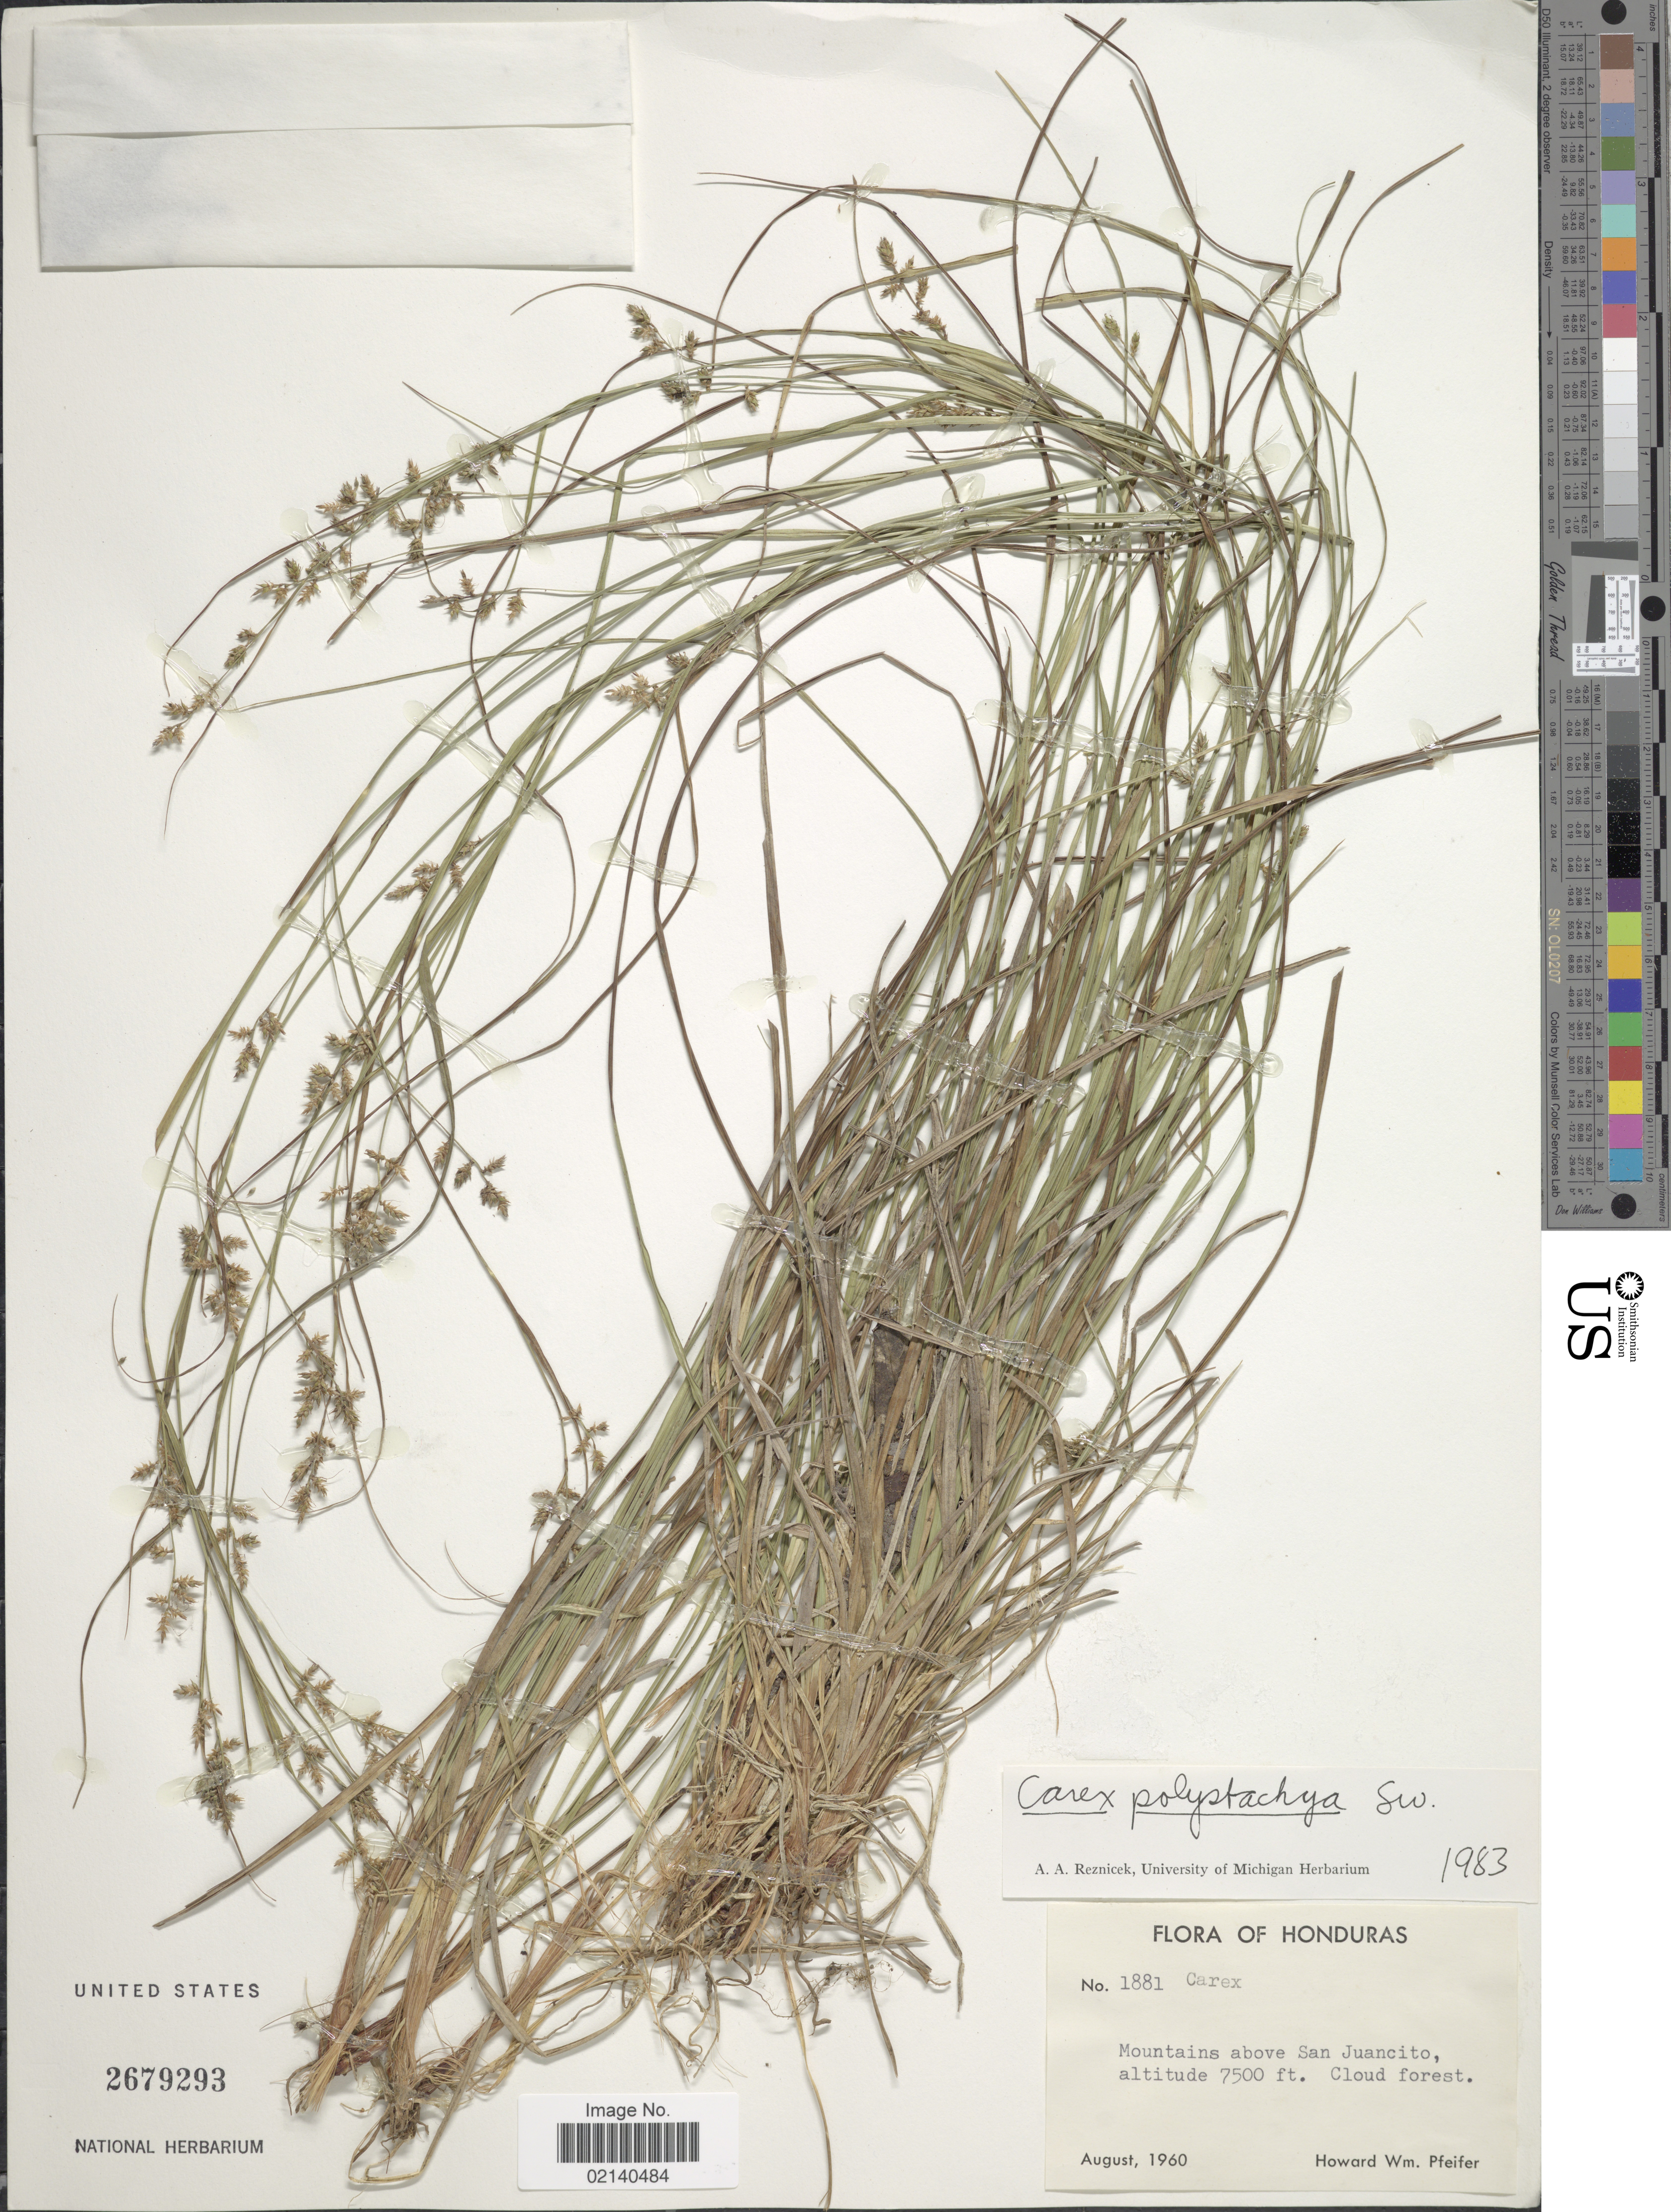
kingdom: Plantae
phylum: Tracheophyta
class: Liliopsida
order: Poales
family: Cyperaceae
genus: Carex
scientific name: Carex polystachya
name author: Sw. ex Wahlenb.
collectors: H. W. Pfeifer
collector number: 1881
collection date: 1960-08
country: Honduras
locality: Mountains above San Juancito.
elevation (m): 2286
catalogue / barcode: US 2679293